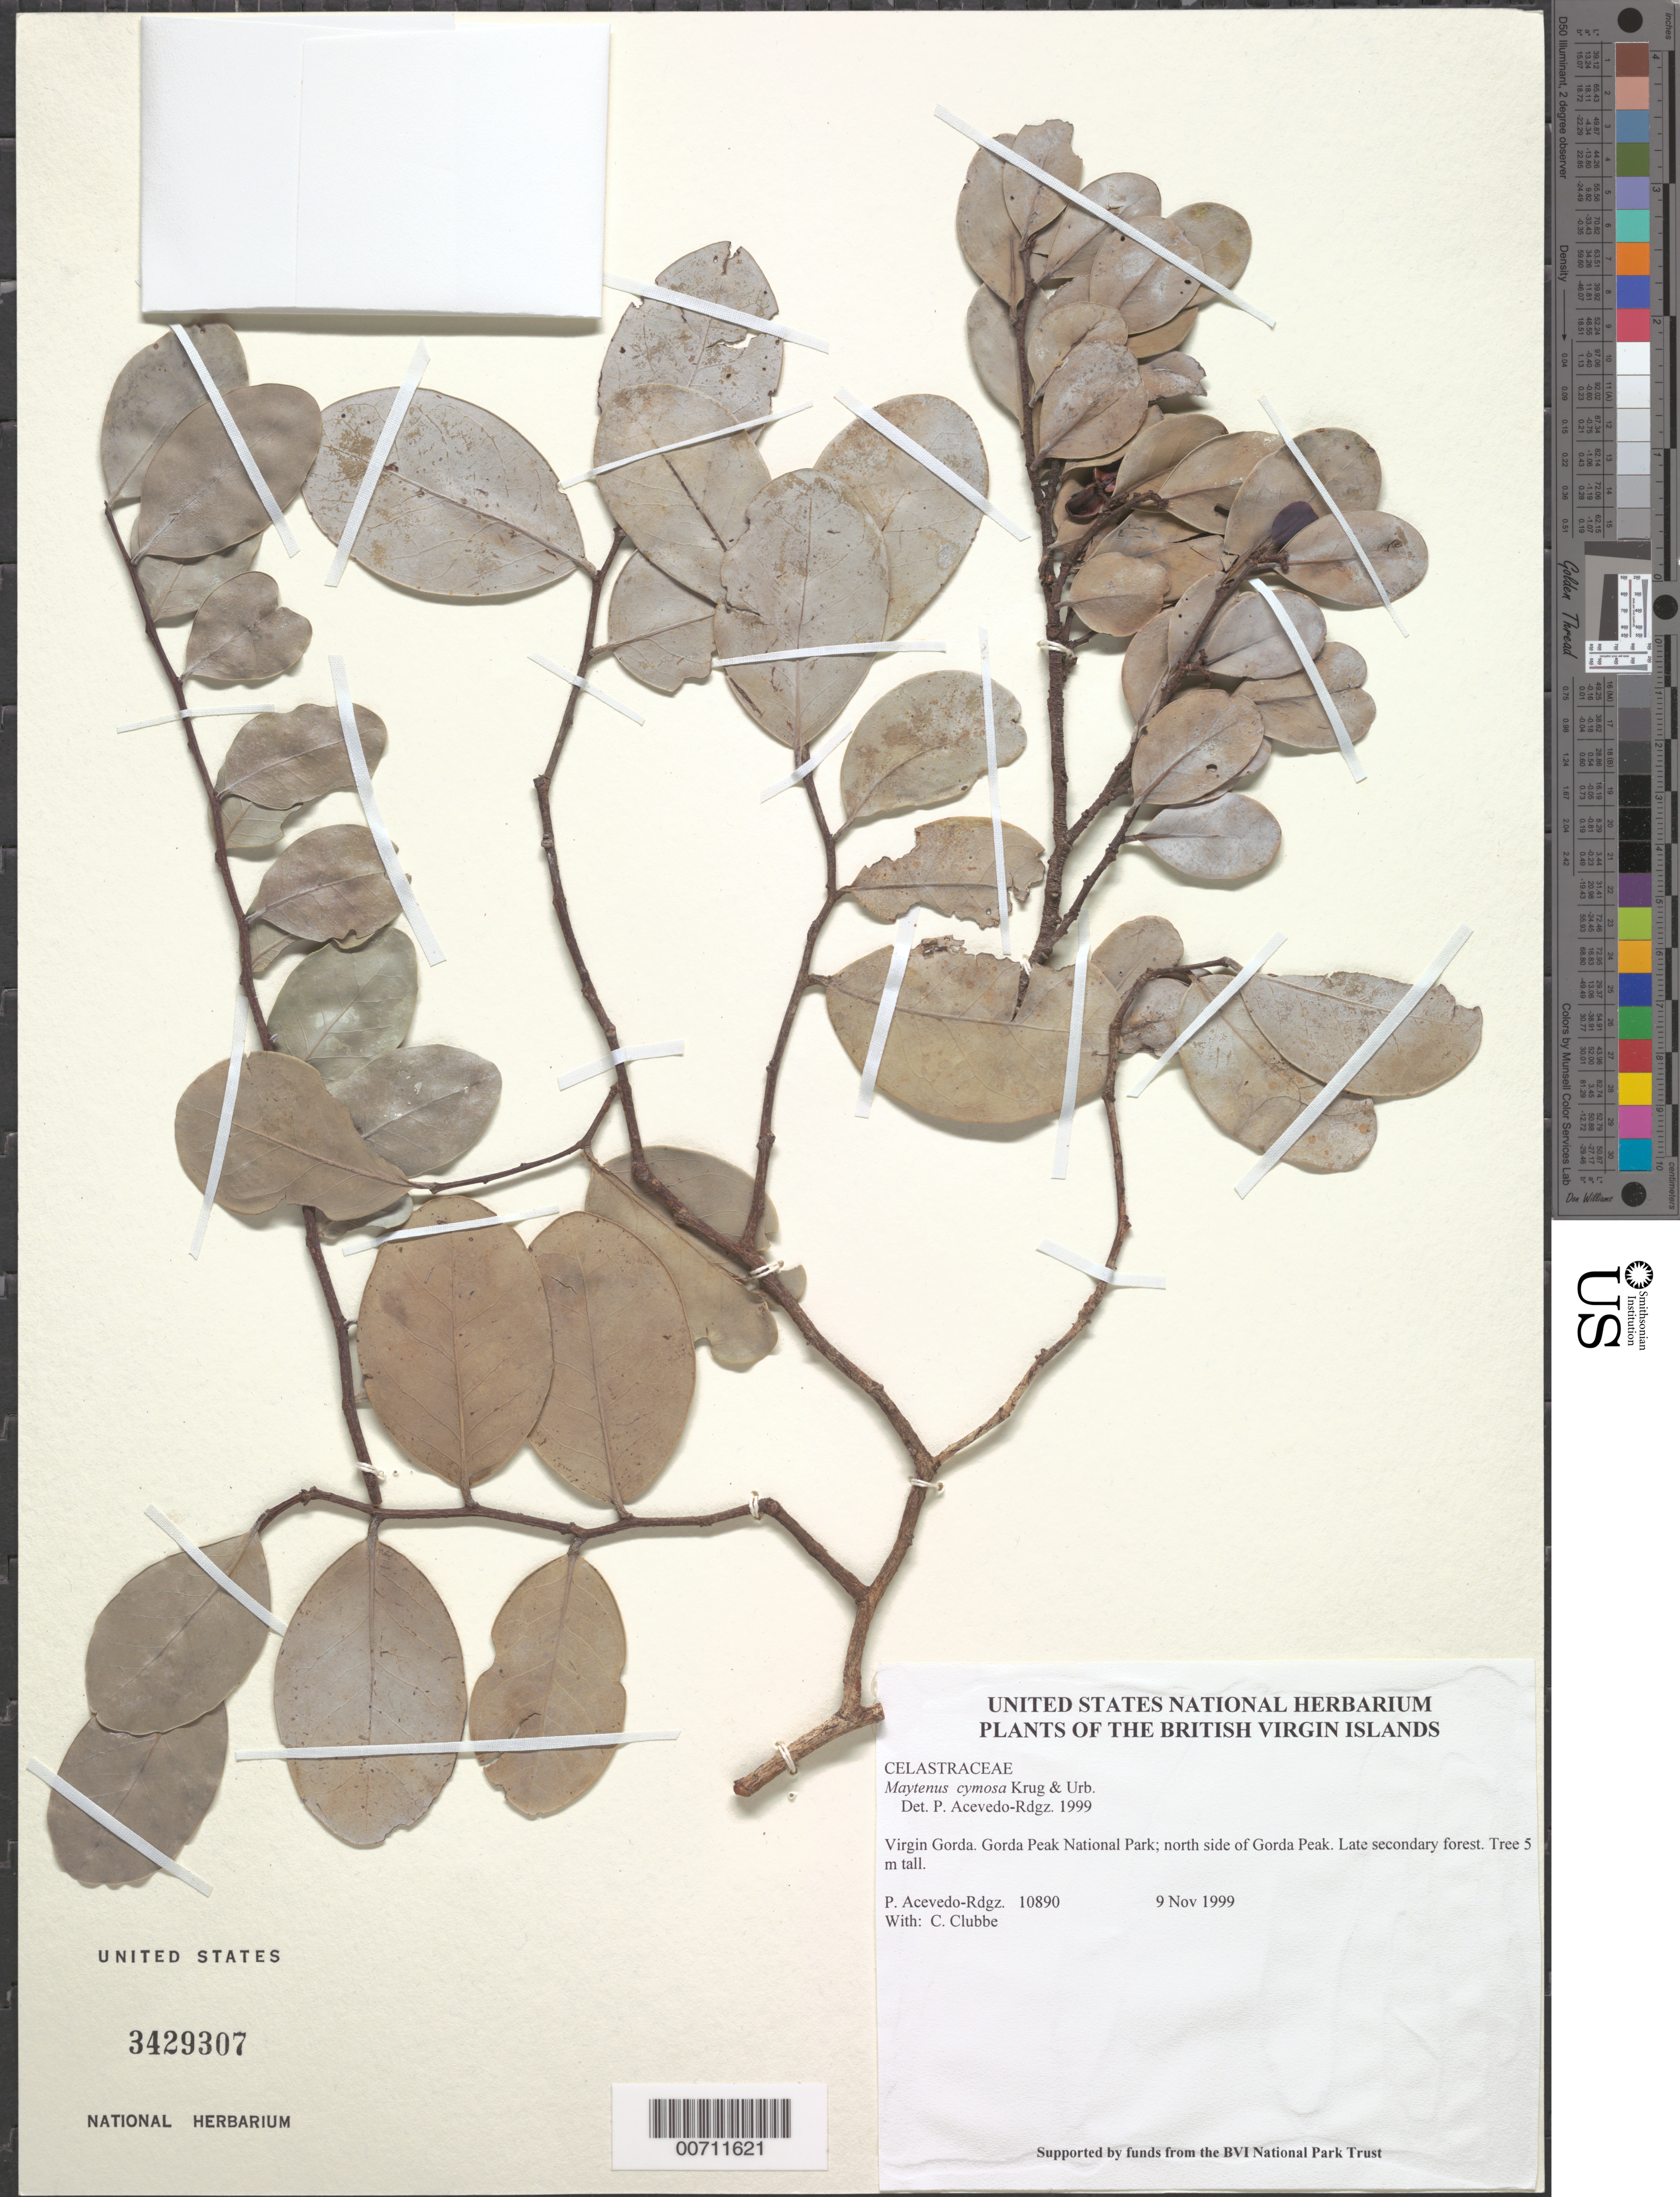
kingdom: Plantae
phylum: Tracheophyta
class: Magnoliopsida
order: Celastrales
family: Celastraceae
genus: Maytenus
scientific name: Maytenus cymosa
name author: Krug & Urb.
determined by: Acevedo-Rodríguez, P., (BOT), Smithsonian Institution - National Museum of Natural History (UNITED STATES)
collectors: P. Acevedo-Rodr., C. Clubbe, M. Gillman & C. Hankamer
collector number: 10890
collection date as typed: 09 Nov 1999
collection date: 1999-11-09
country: British Virgin Islands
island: Virgin Gorda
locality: Gorda Peak National Park; north side of Gorda Peak.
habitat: Late secondary forest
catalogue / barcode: US 3429307